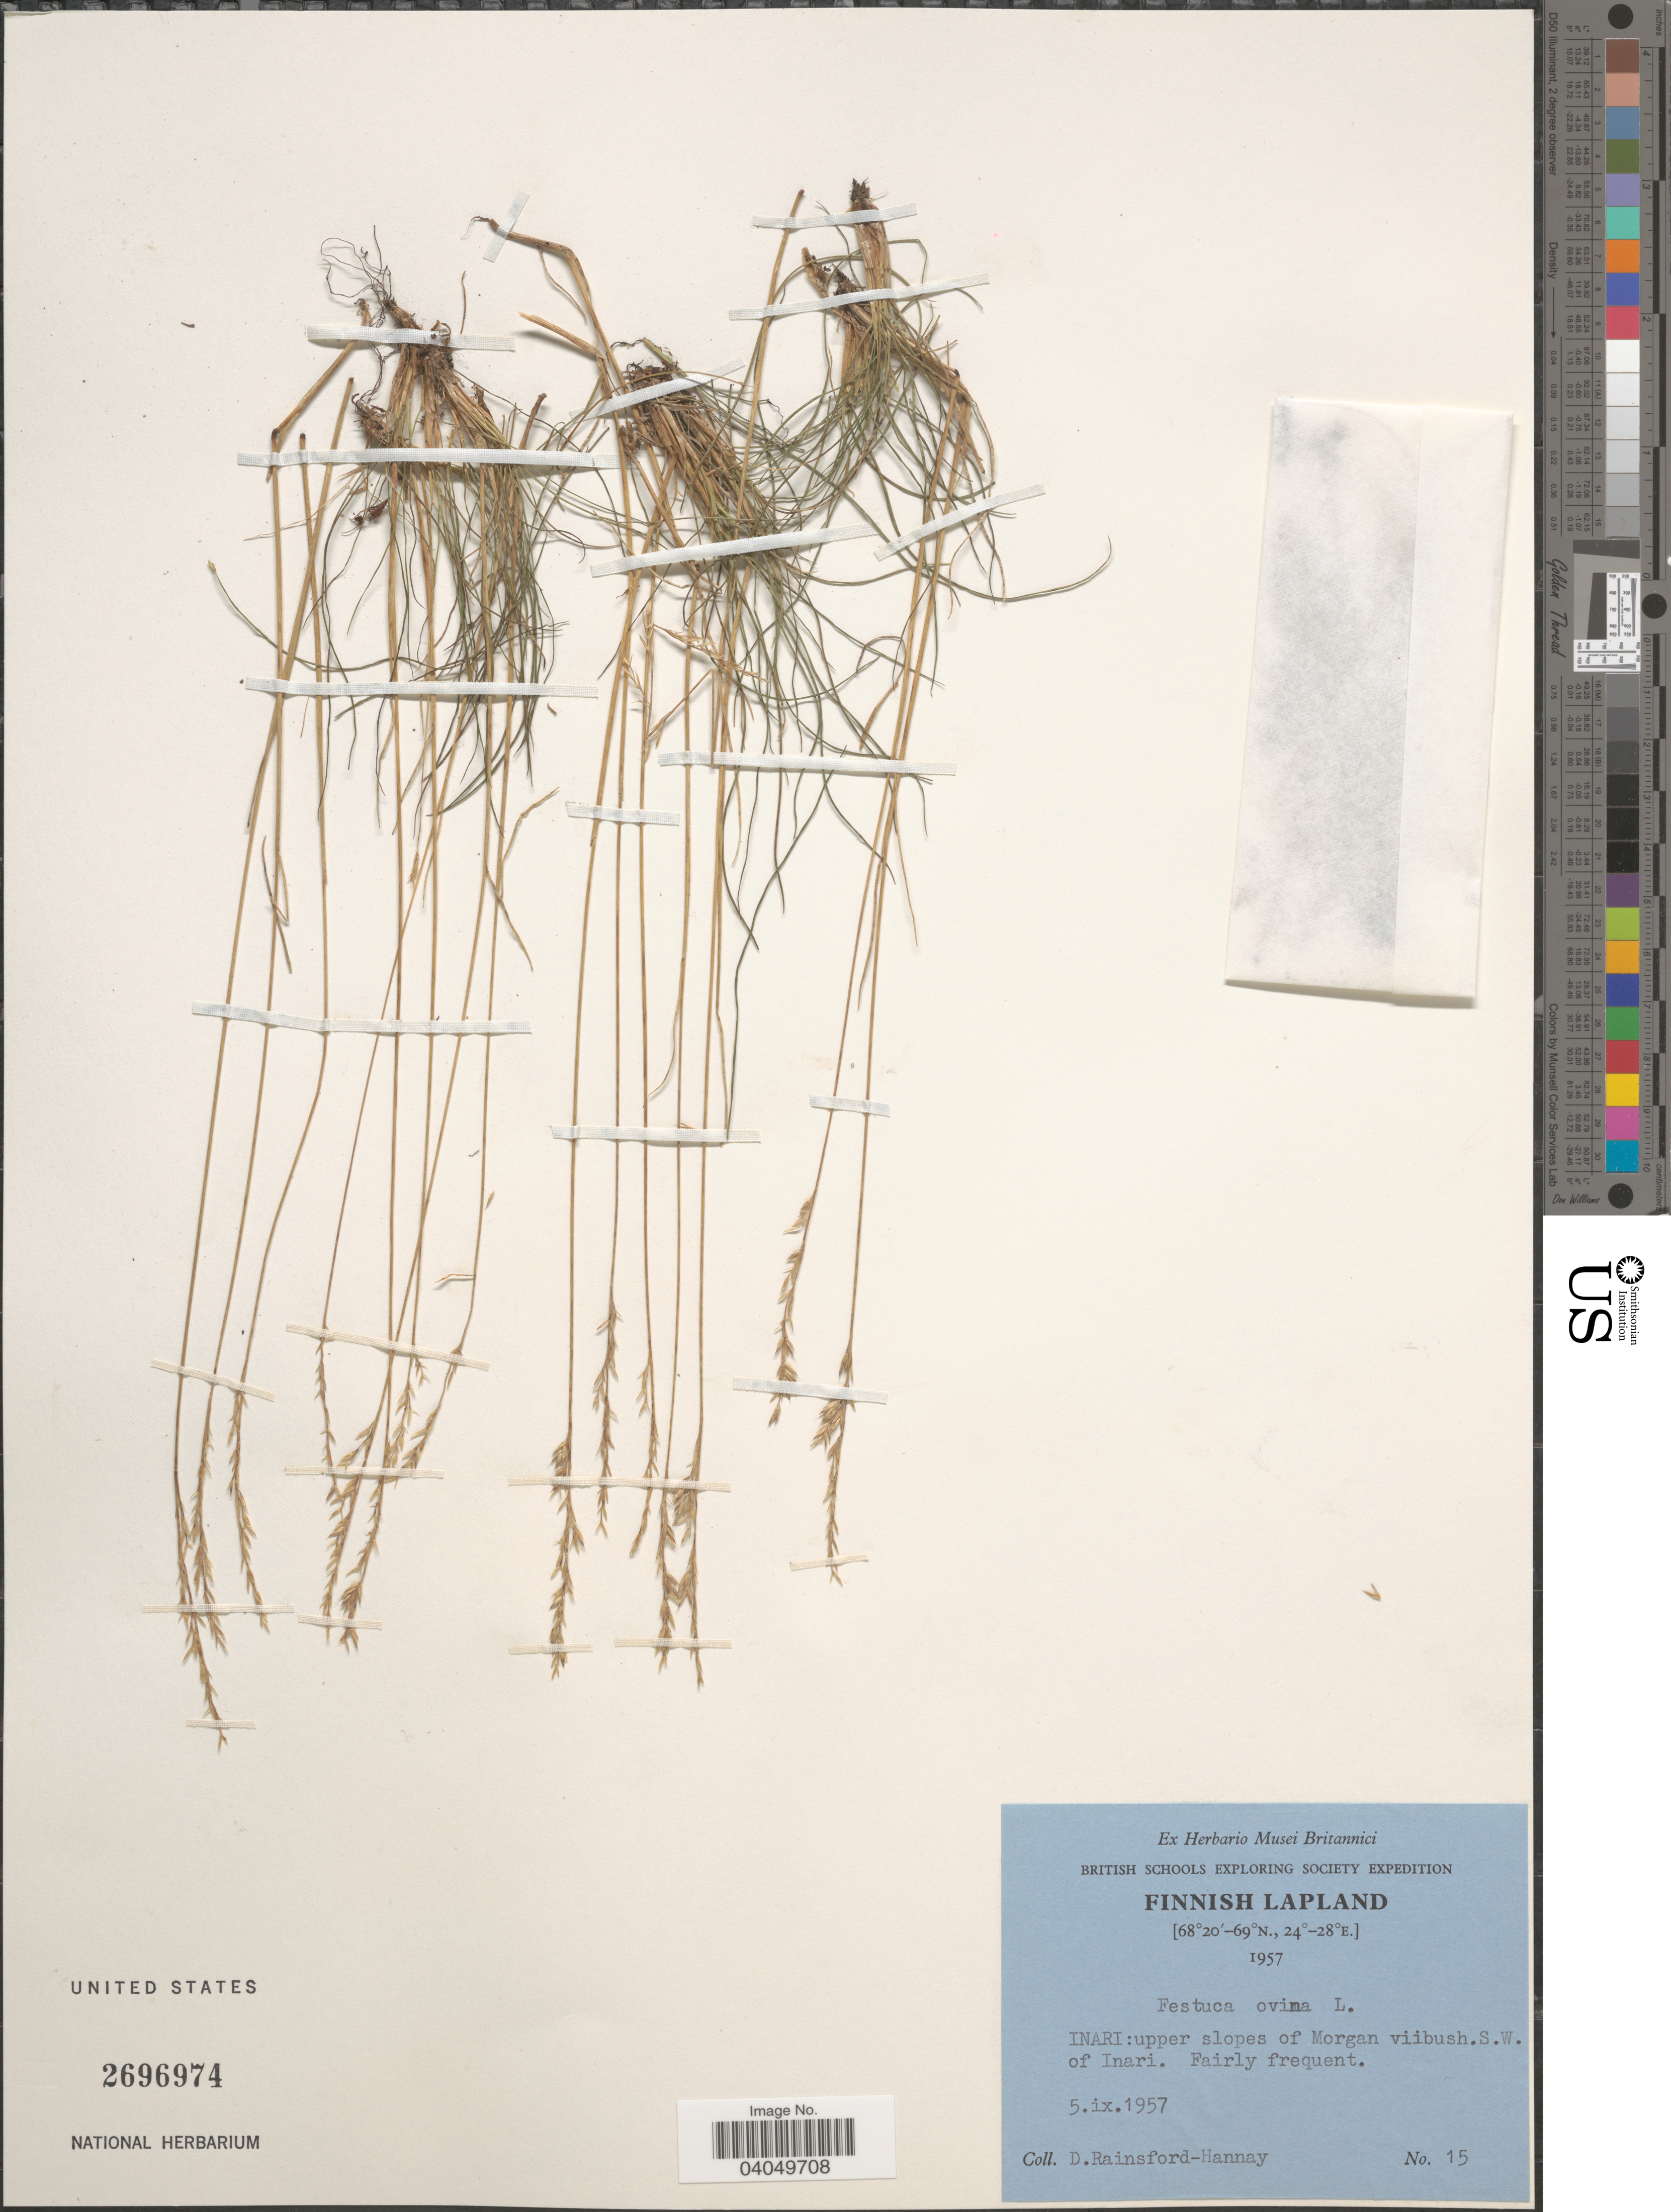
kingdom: Plantae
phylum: Tracheophyta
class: Liliopsida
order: Poales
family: Poaceae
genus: Festuca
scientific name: Festuca ovina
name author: L.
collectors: D. Rainsford-Hannay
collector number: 15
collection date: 1957-09-05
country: Finland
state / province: Lappi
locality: Finnish Lapland. Inari: upper slopes of Morgan viibush. S.W. of Inari.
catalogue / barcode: US 2696974